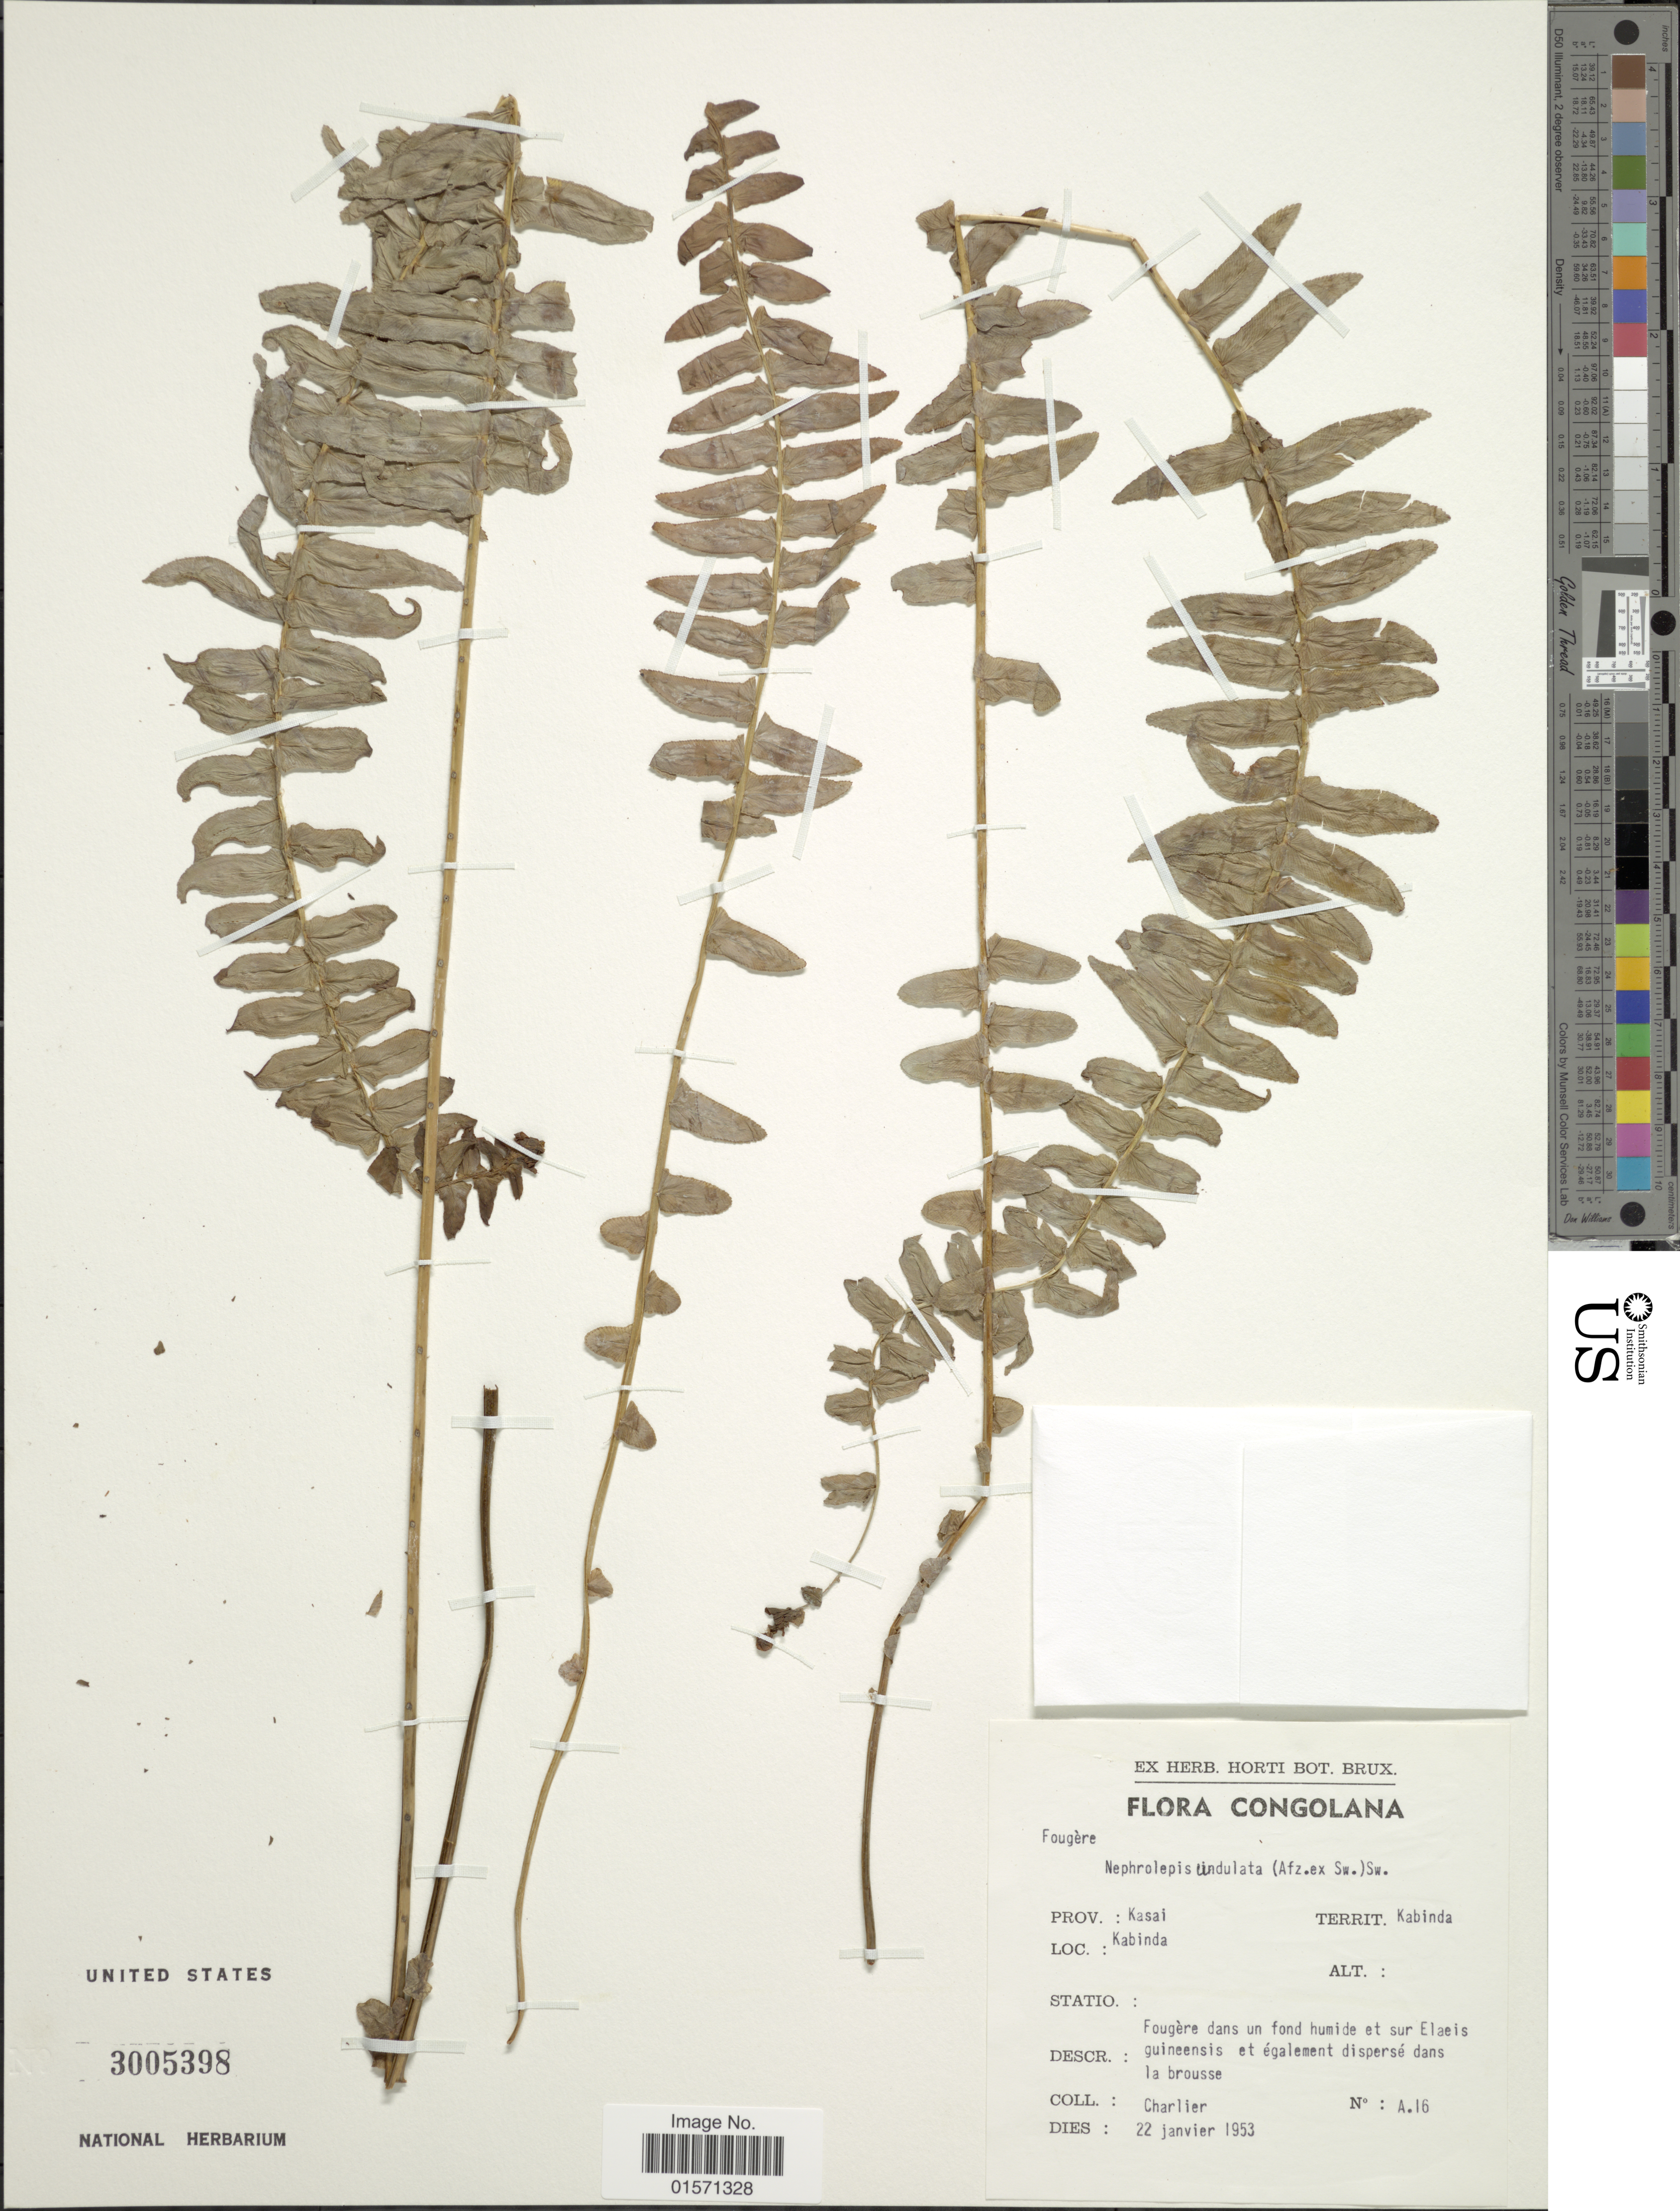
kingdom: Plantae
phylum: Tracheophyta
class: Polypodiopsida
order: Polypodiales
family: Nephrolepidaceae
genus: Nephrolepis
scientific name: Nephrolepis undulata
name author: J. Sm.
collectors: Charlier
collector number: A16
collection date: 1953-01-22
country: Congo, Democratic Republic of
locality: Congolana. Prov.: Kasai. Territ. Kabinda. Kabinda.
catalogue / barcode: US 3005398